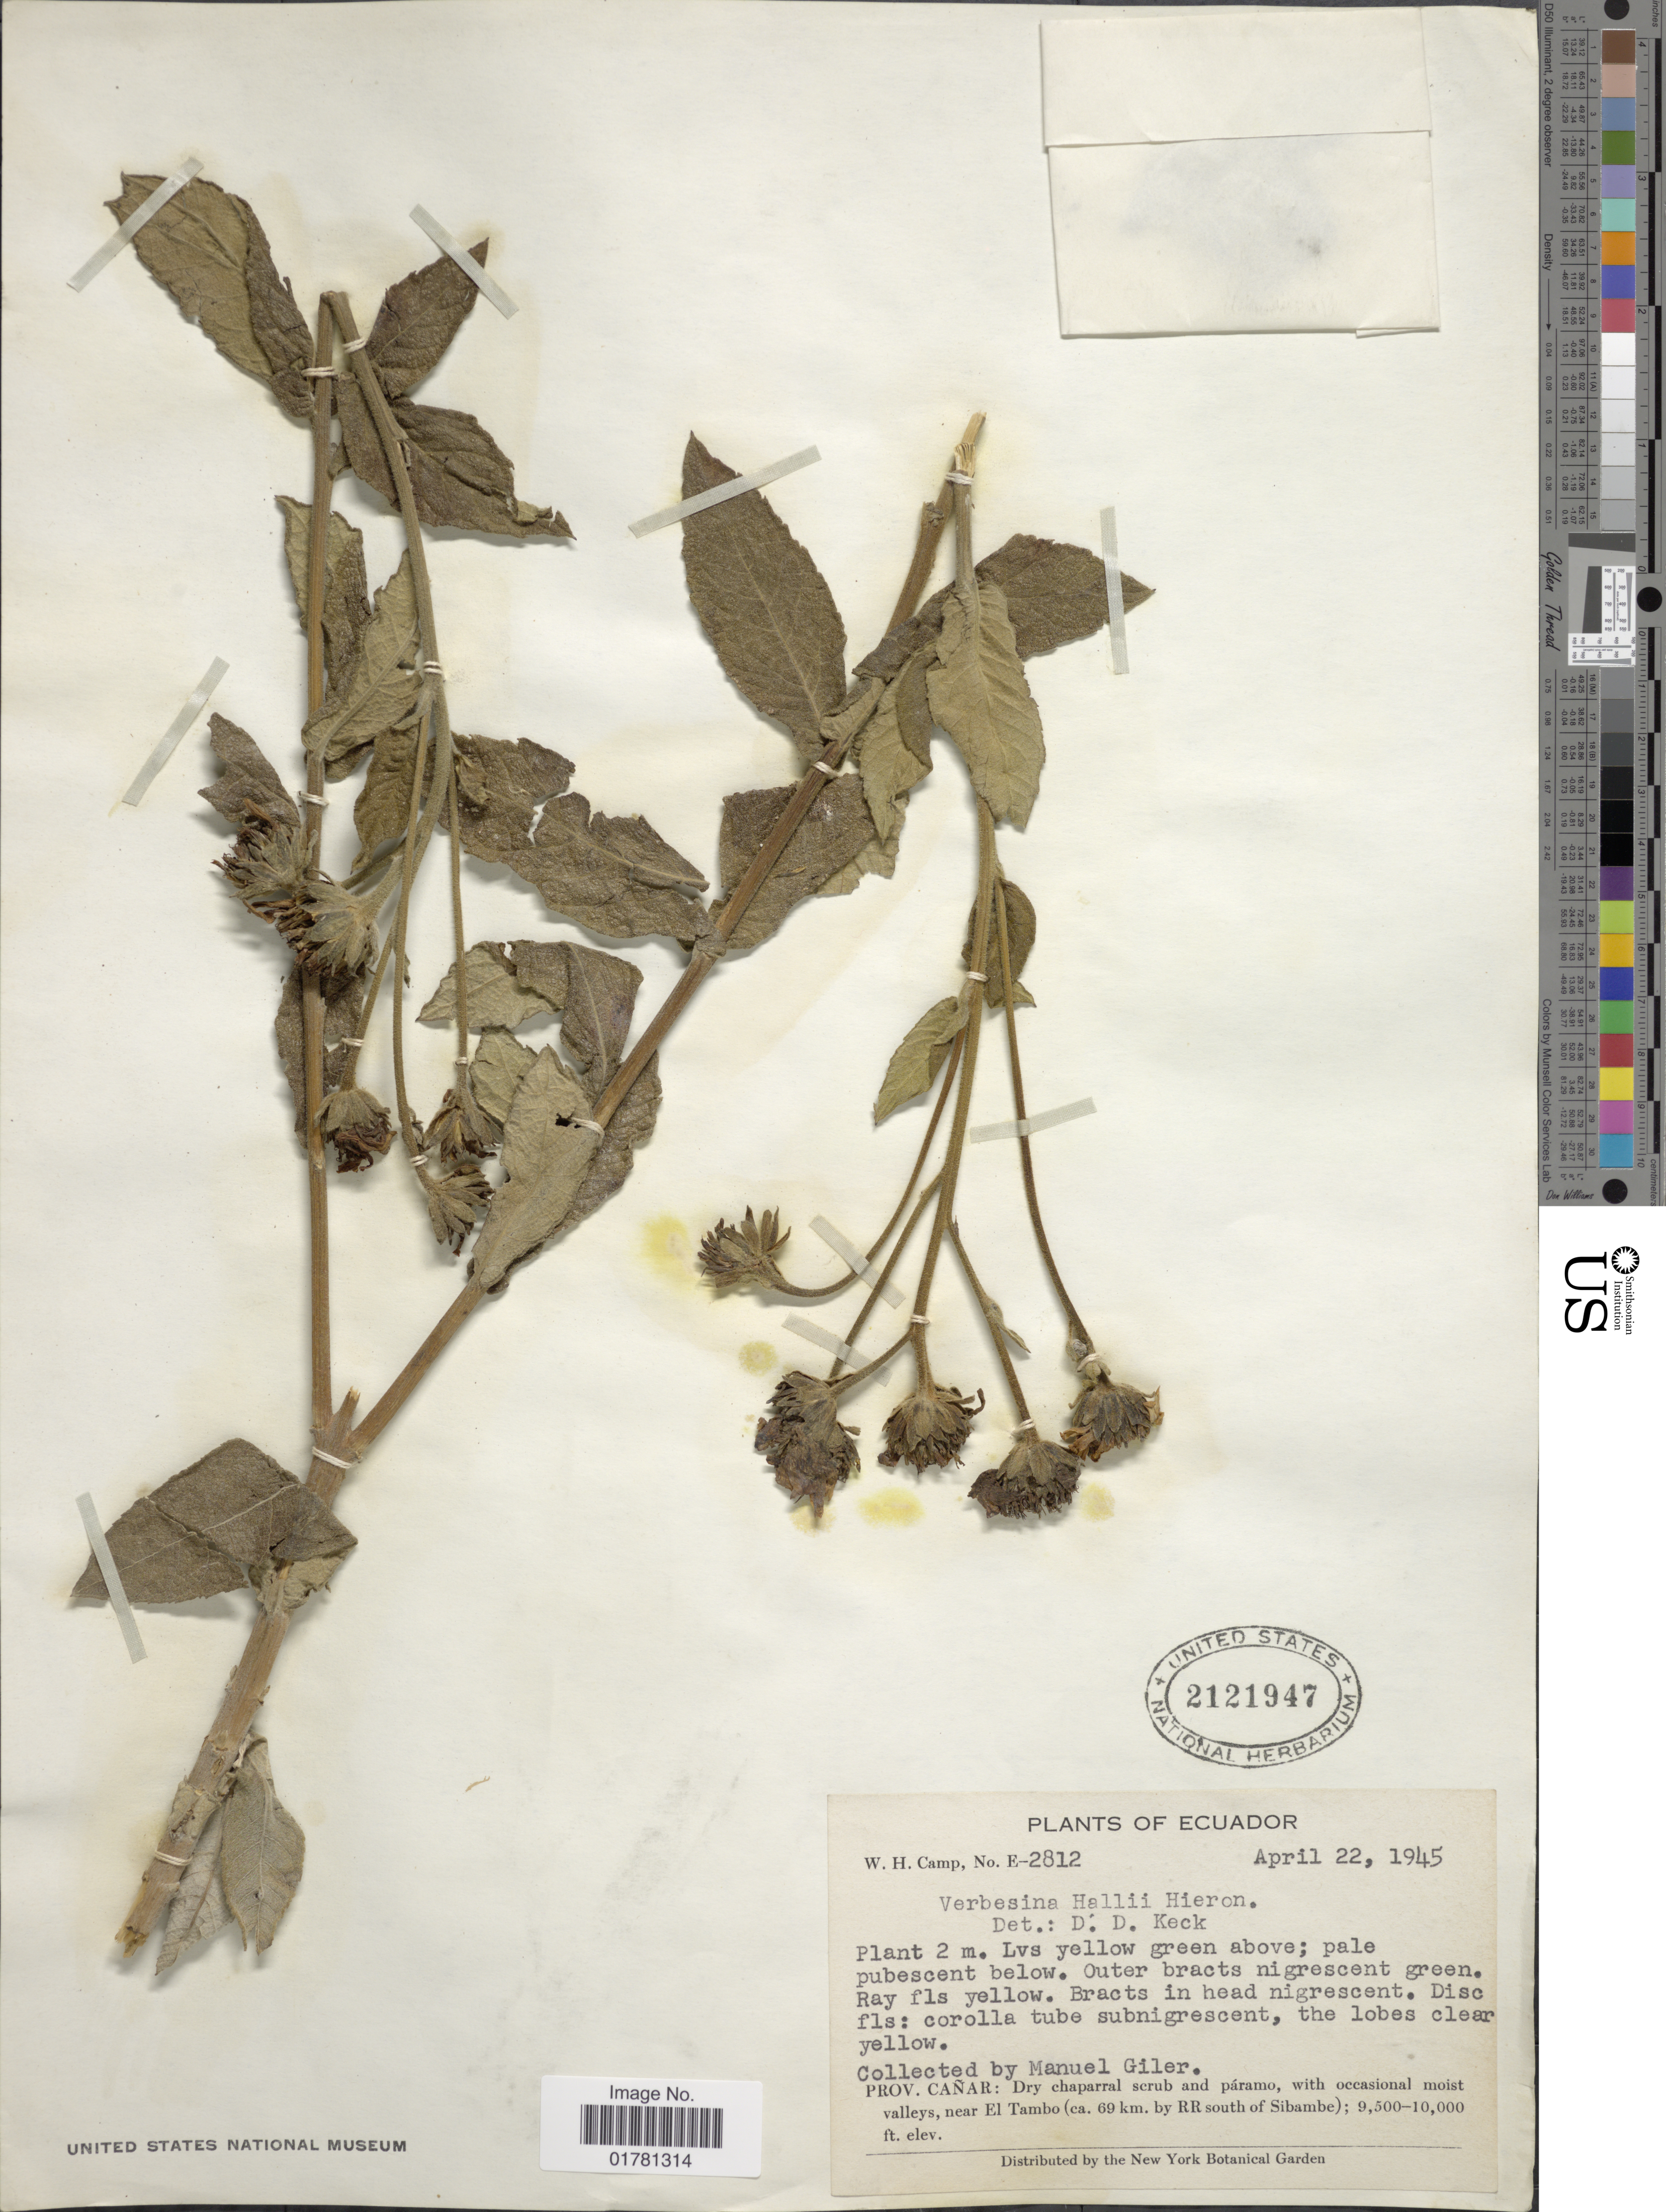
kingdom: Plantae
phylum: Tracheophyta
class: Magnoliopsida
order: Asterales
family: Asteraceae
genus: Verbesina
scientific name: Verbesina sodiroi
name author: Hieron.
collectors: M. Gíler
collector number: E-2812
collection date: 1945-04-22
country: Ecuador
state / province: Cañar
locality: Dry chaparral scrub páramo, with occasional moist valleys, near El Tambo (ca 69 km by RR south Sibambe)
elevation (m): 2896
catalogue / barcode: US 2121947